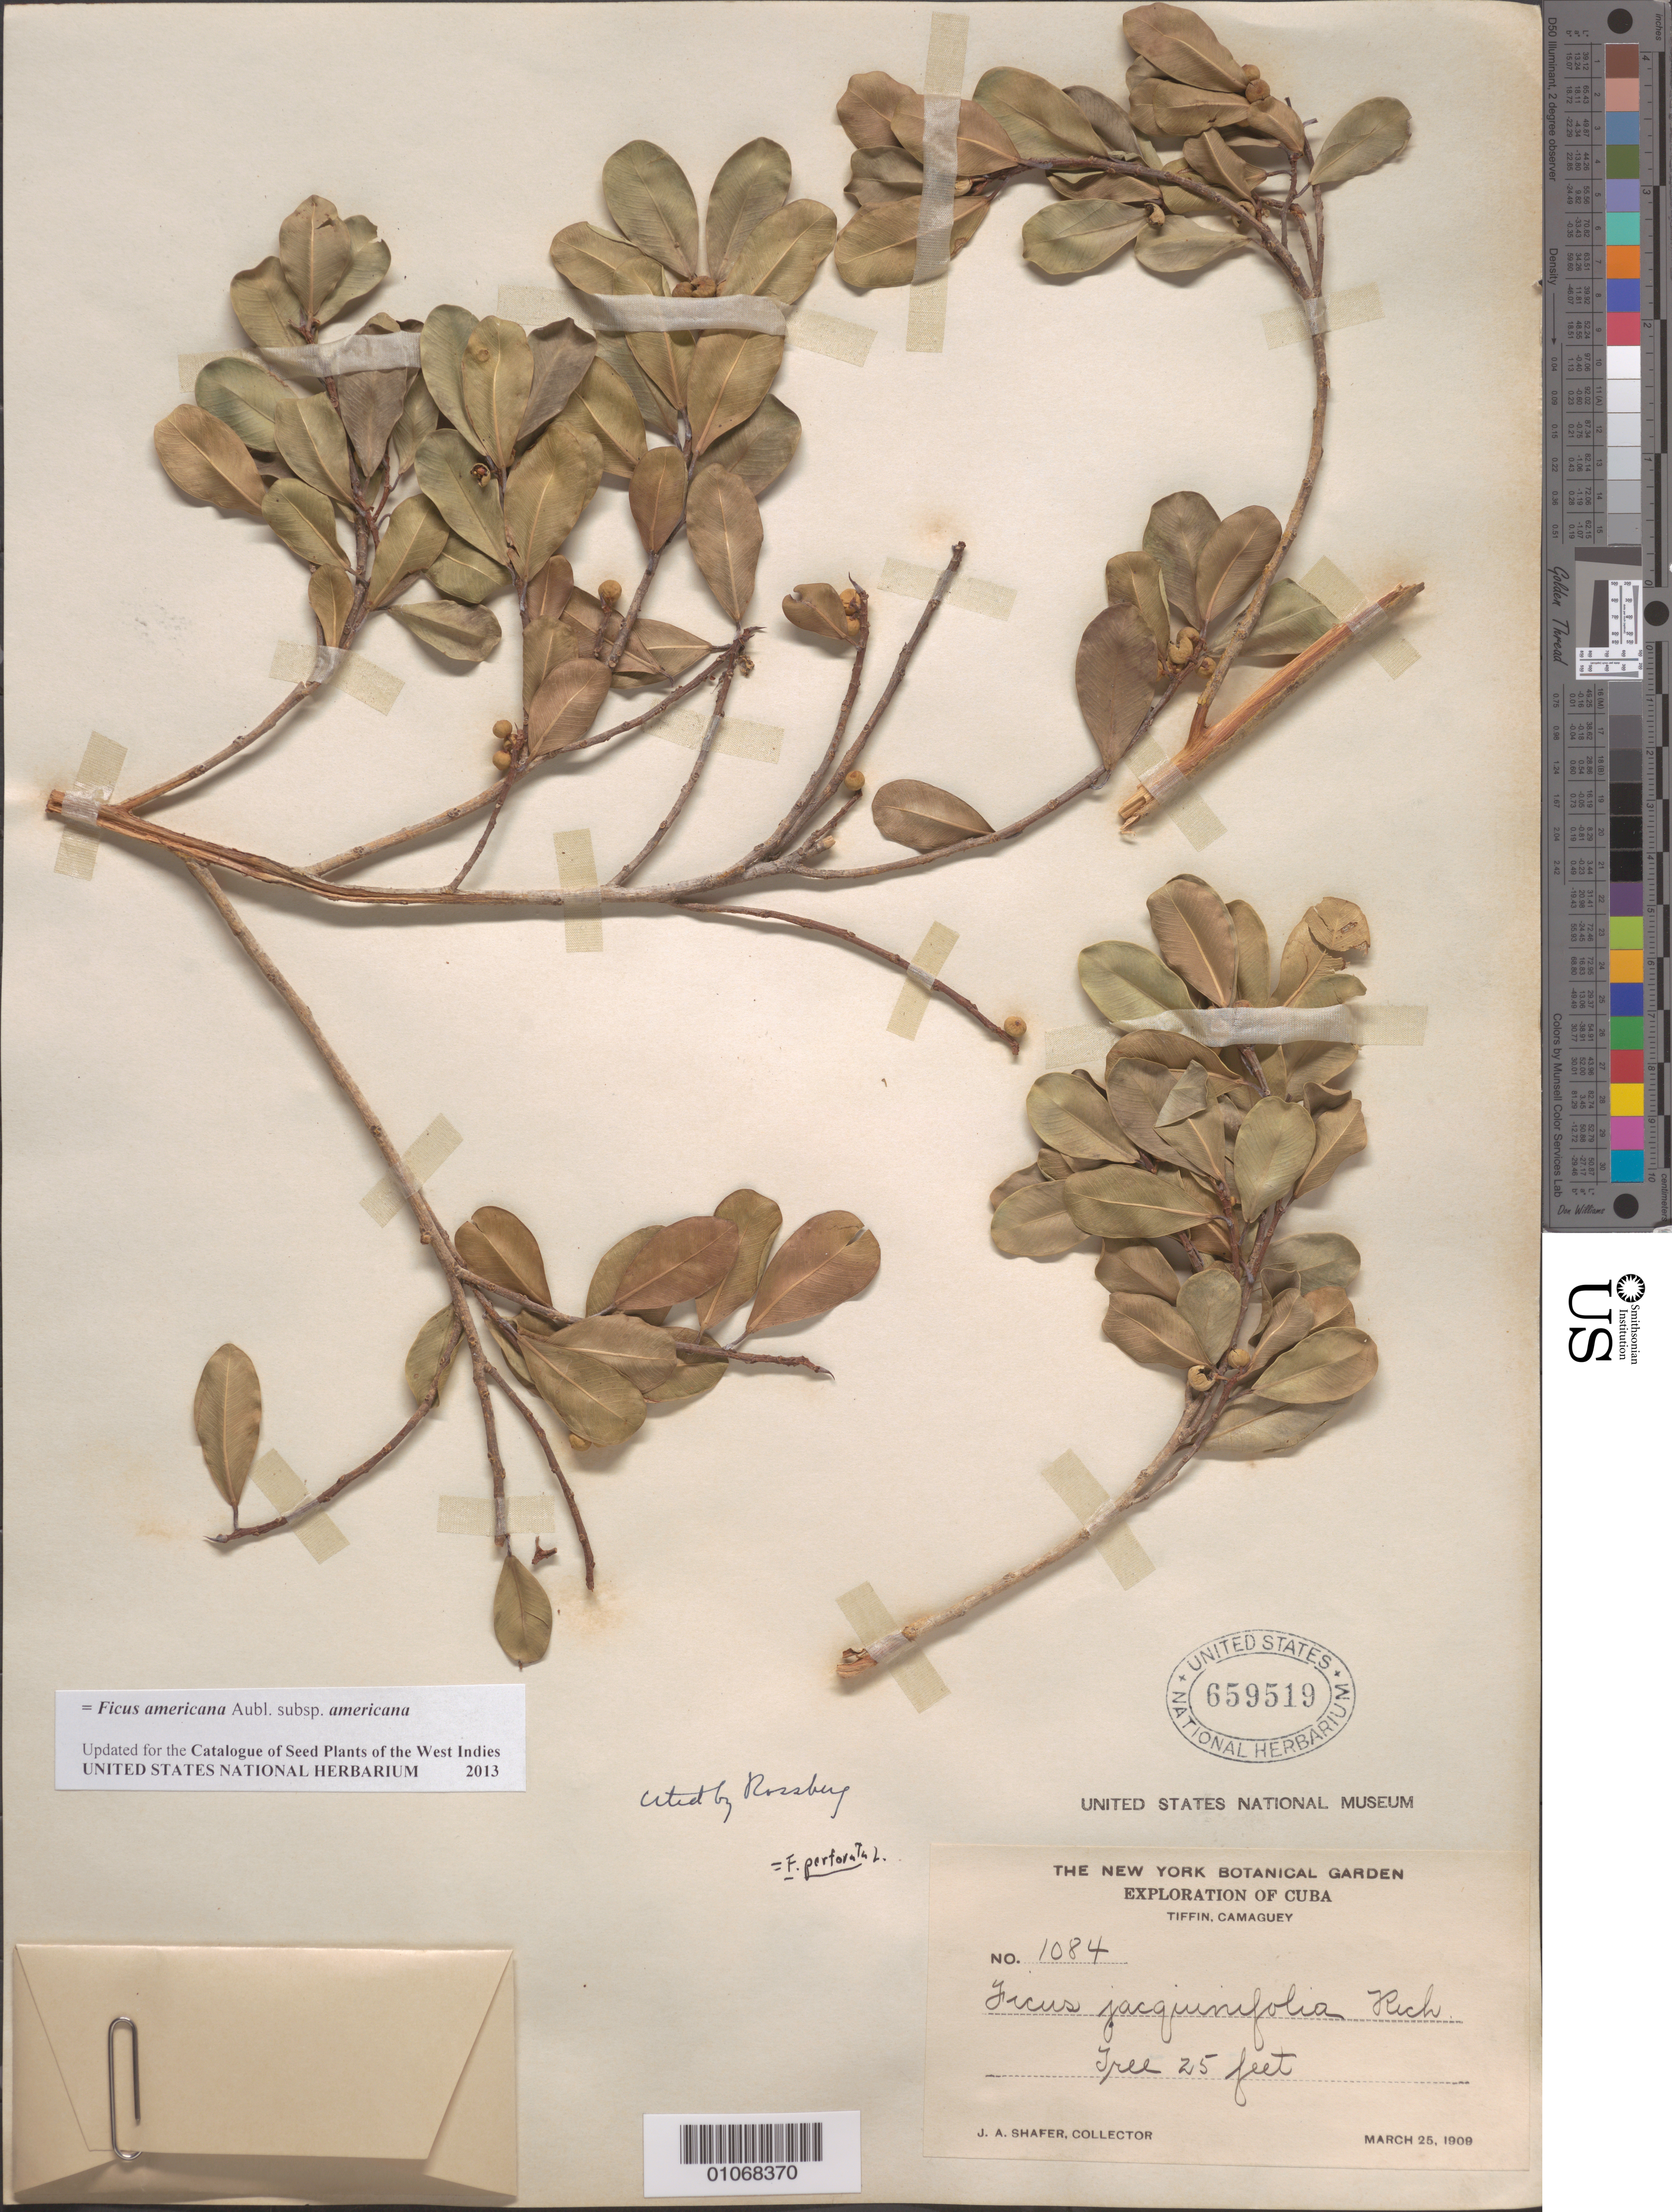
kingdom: Plantae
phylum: Tracheophyta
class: Magnoliopsida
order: Rosales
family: Moraceae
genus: Ficus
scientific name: Ficus perforata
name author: L.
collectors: J. A. Shafer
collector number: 1084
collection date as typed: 25 Mar 1909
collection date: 1909-03-25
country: Cuba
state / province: Camagüey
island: Cuba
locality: Tiffin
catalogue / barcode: US 659519